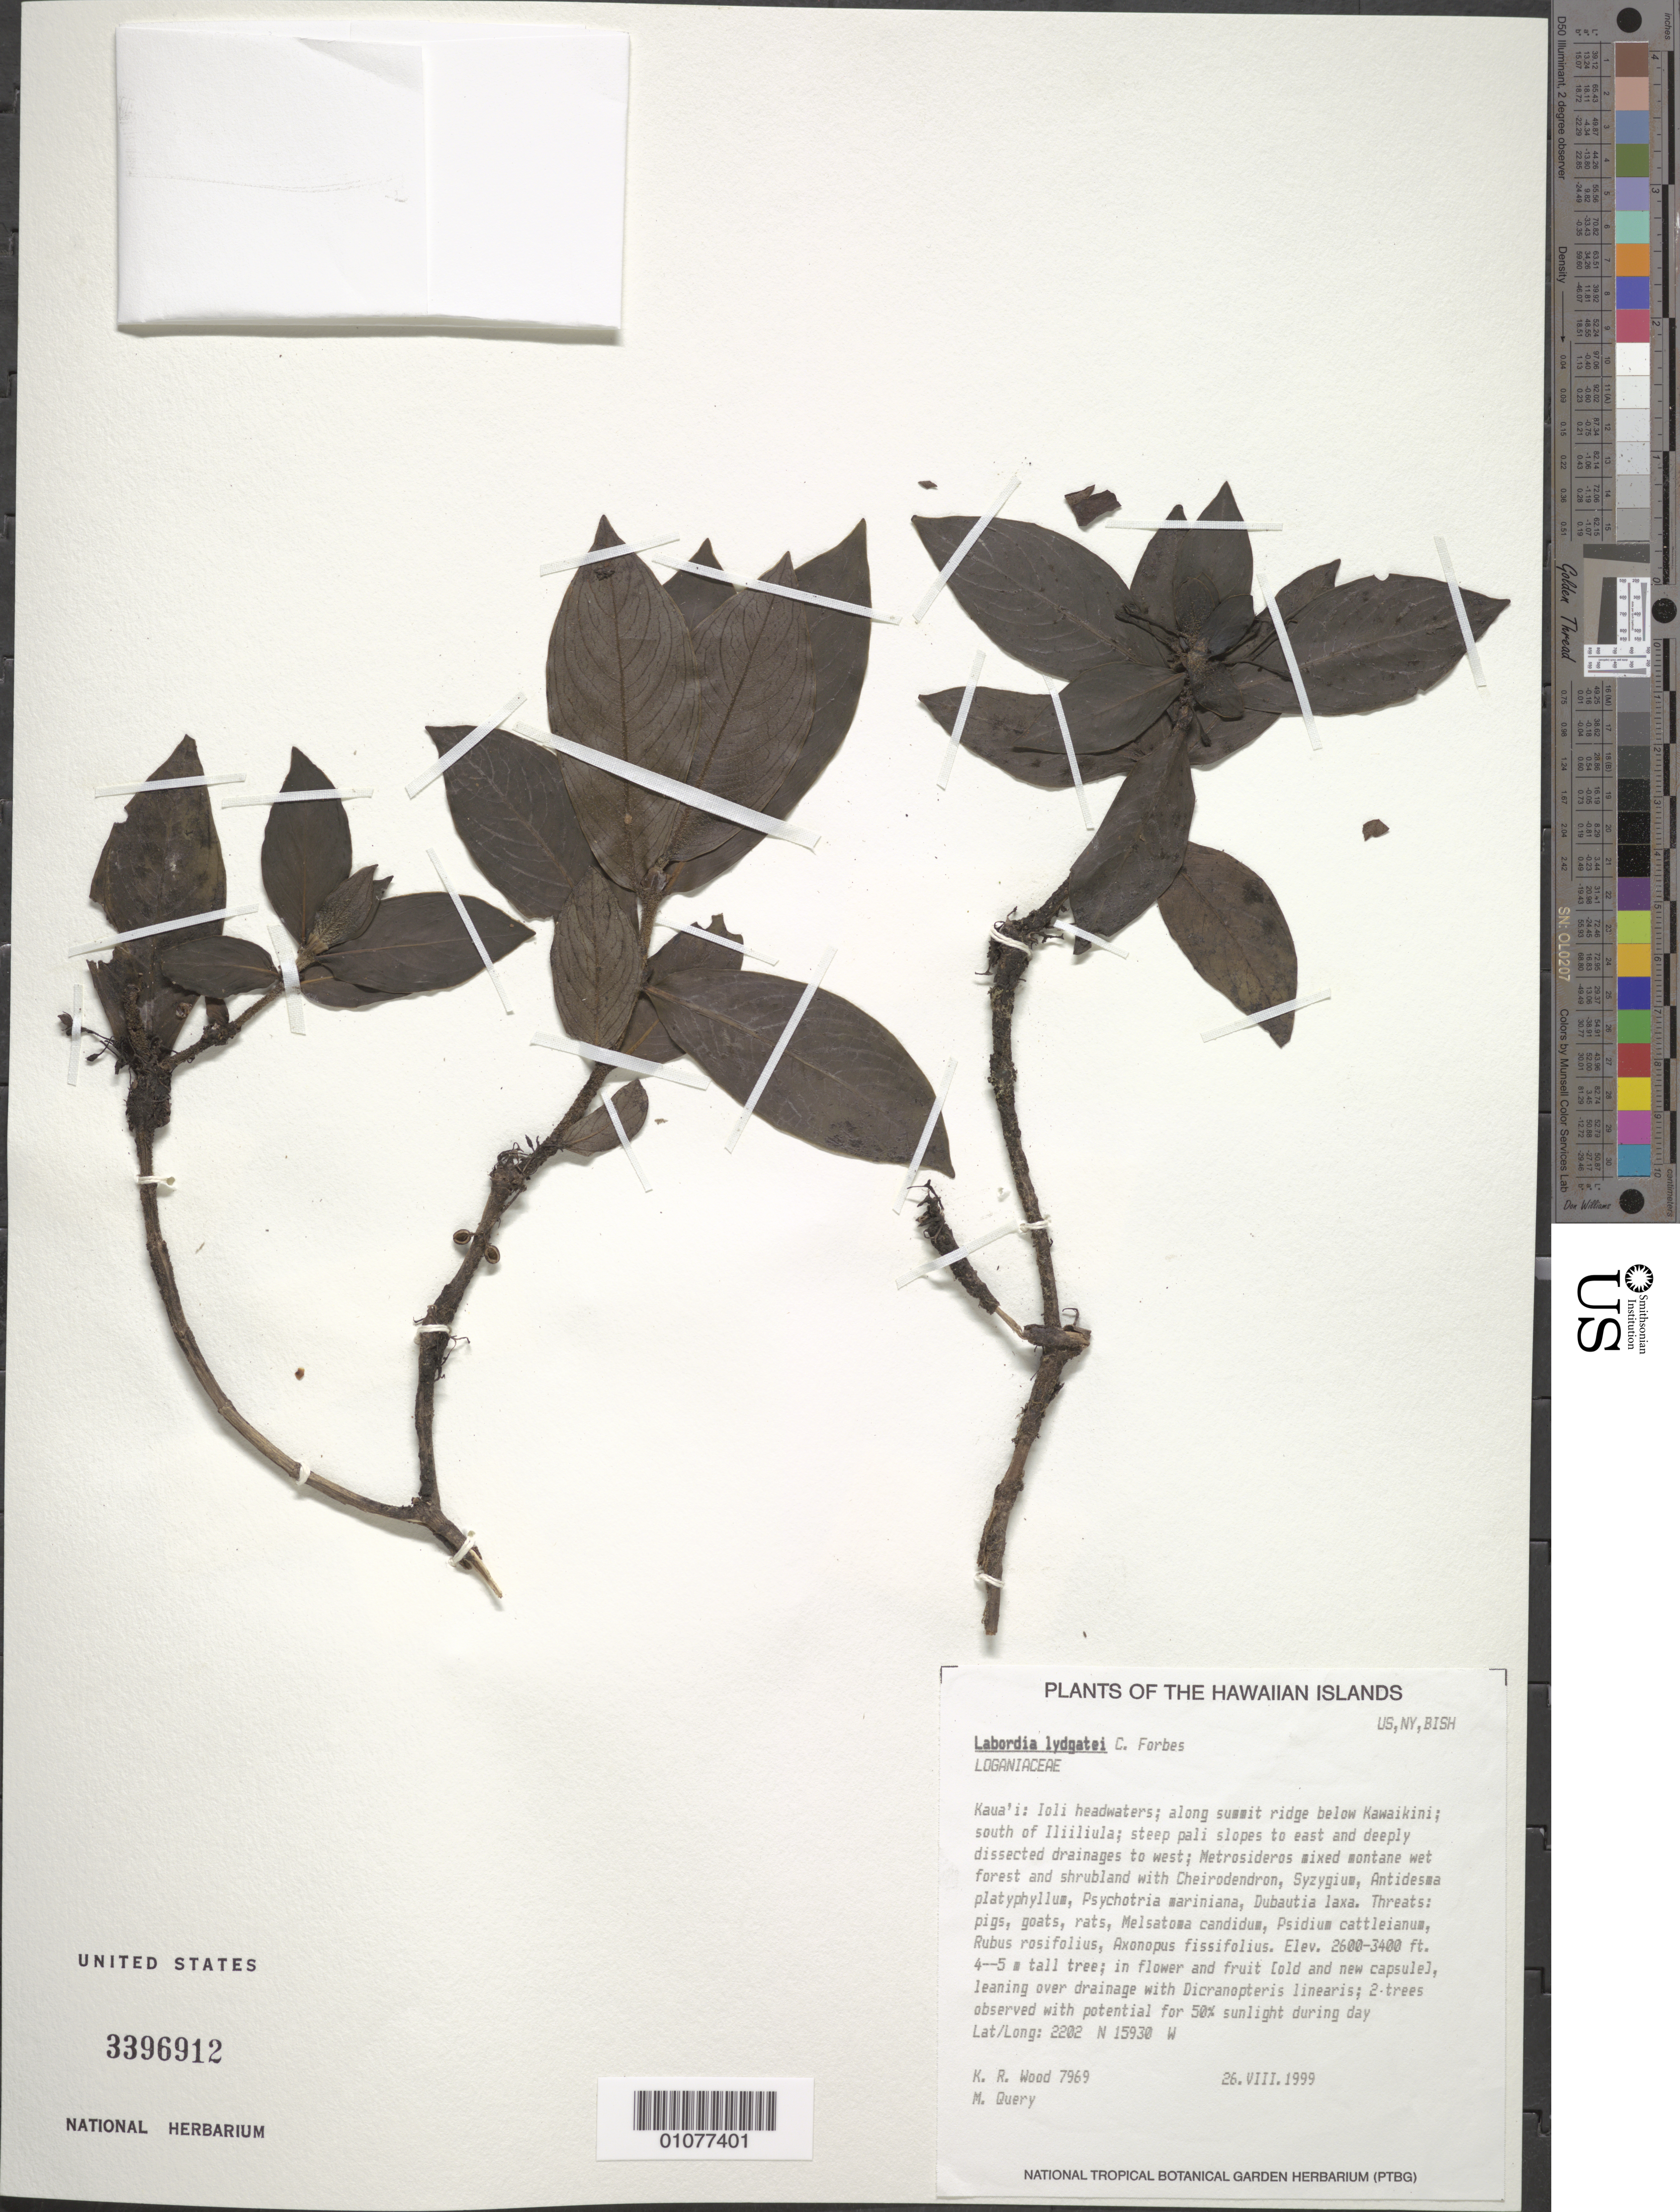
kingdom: Plantae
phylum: Tracheophyta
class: Magnoliopsida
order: Gentianales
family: Loganiaceae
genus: Geniostoma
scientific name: Geniostoma lydgatei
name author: (C.N. Forbes) Byng & Christenh.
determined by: Wagner, W. L., (BOT), Smithsonian Institution - National Museum of Natural History (UNITED STATES)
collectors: K. R. Wood & M. Query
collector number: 7969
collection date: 1999-08-26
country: United States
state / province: Hawaii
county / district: Kaui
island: Kaua'i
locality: Ioli headwaters, along summit ridge below Kawaikini, S of Iliiliula, steep pali slope E and deeply dissected drainages to W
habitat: mixed montane wet forest shrubland; potental for 50% sunlight during day; pigs, goats, rats, Melastoma candidum, Psidium cattleianum, Rubus rosifolium, Axonopus fissifolius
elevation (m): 792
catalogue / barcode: US 3396912